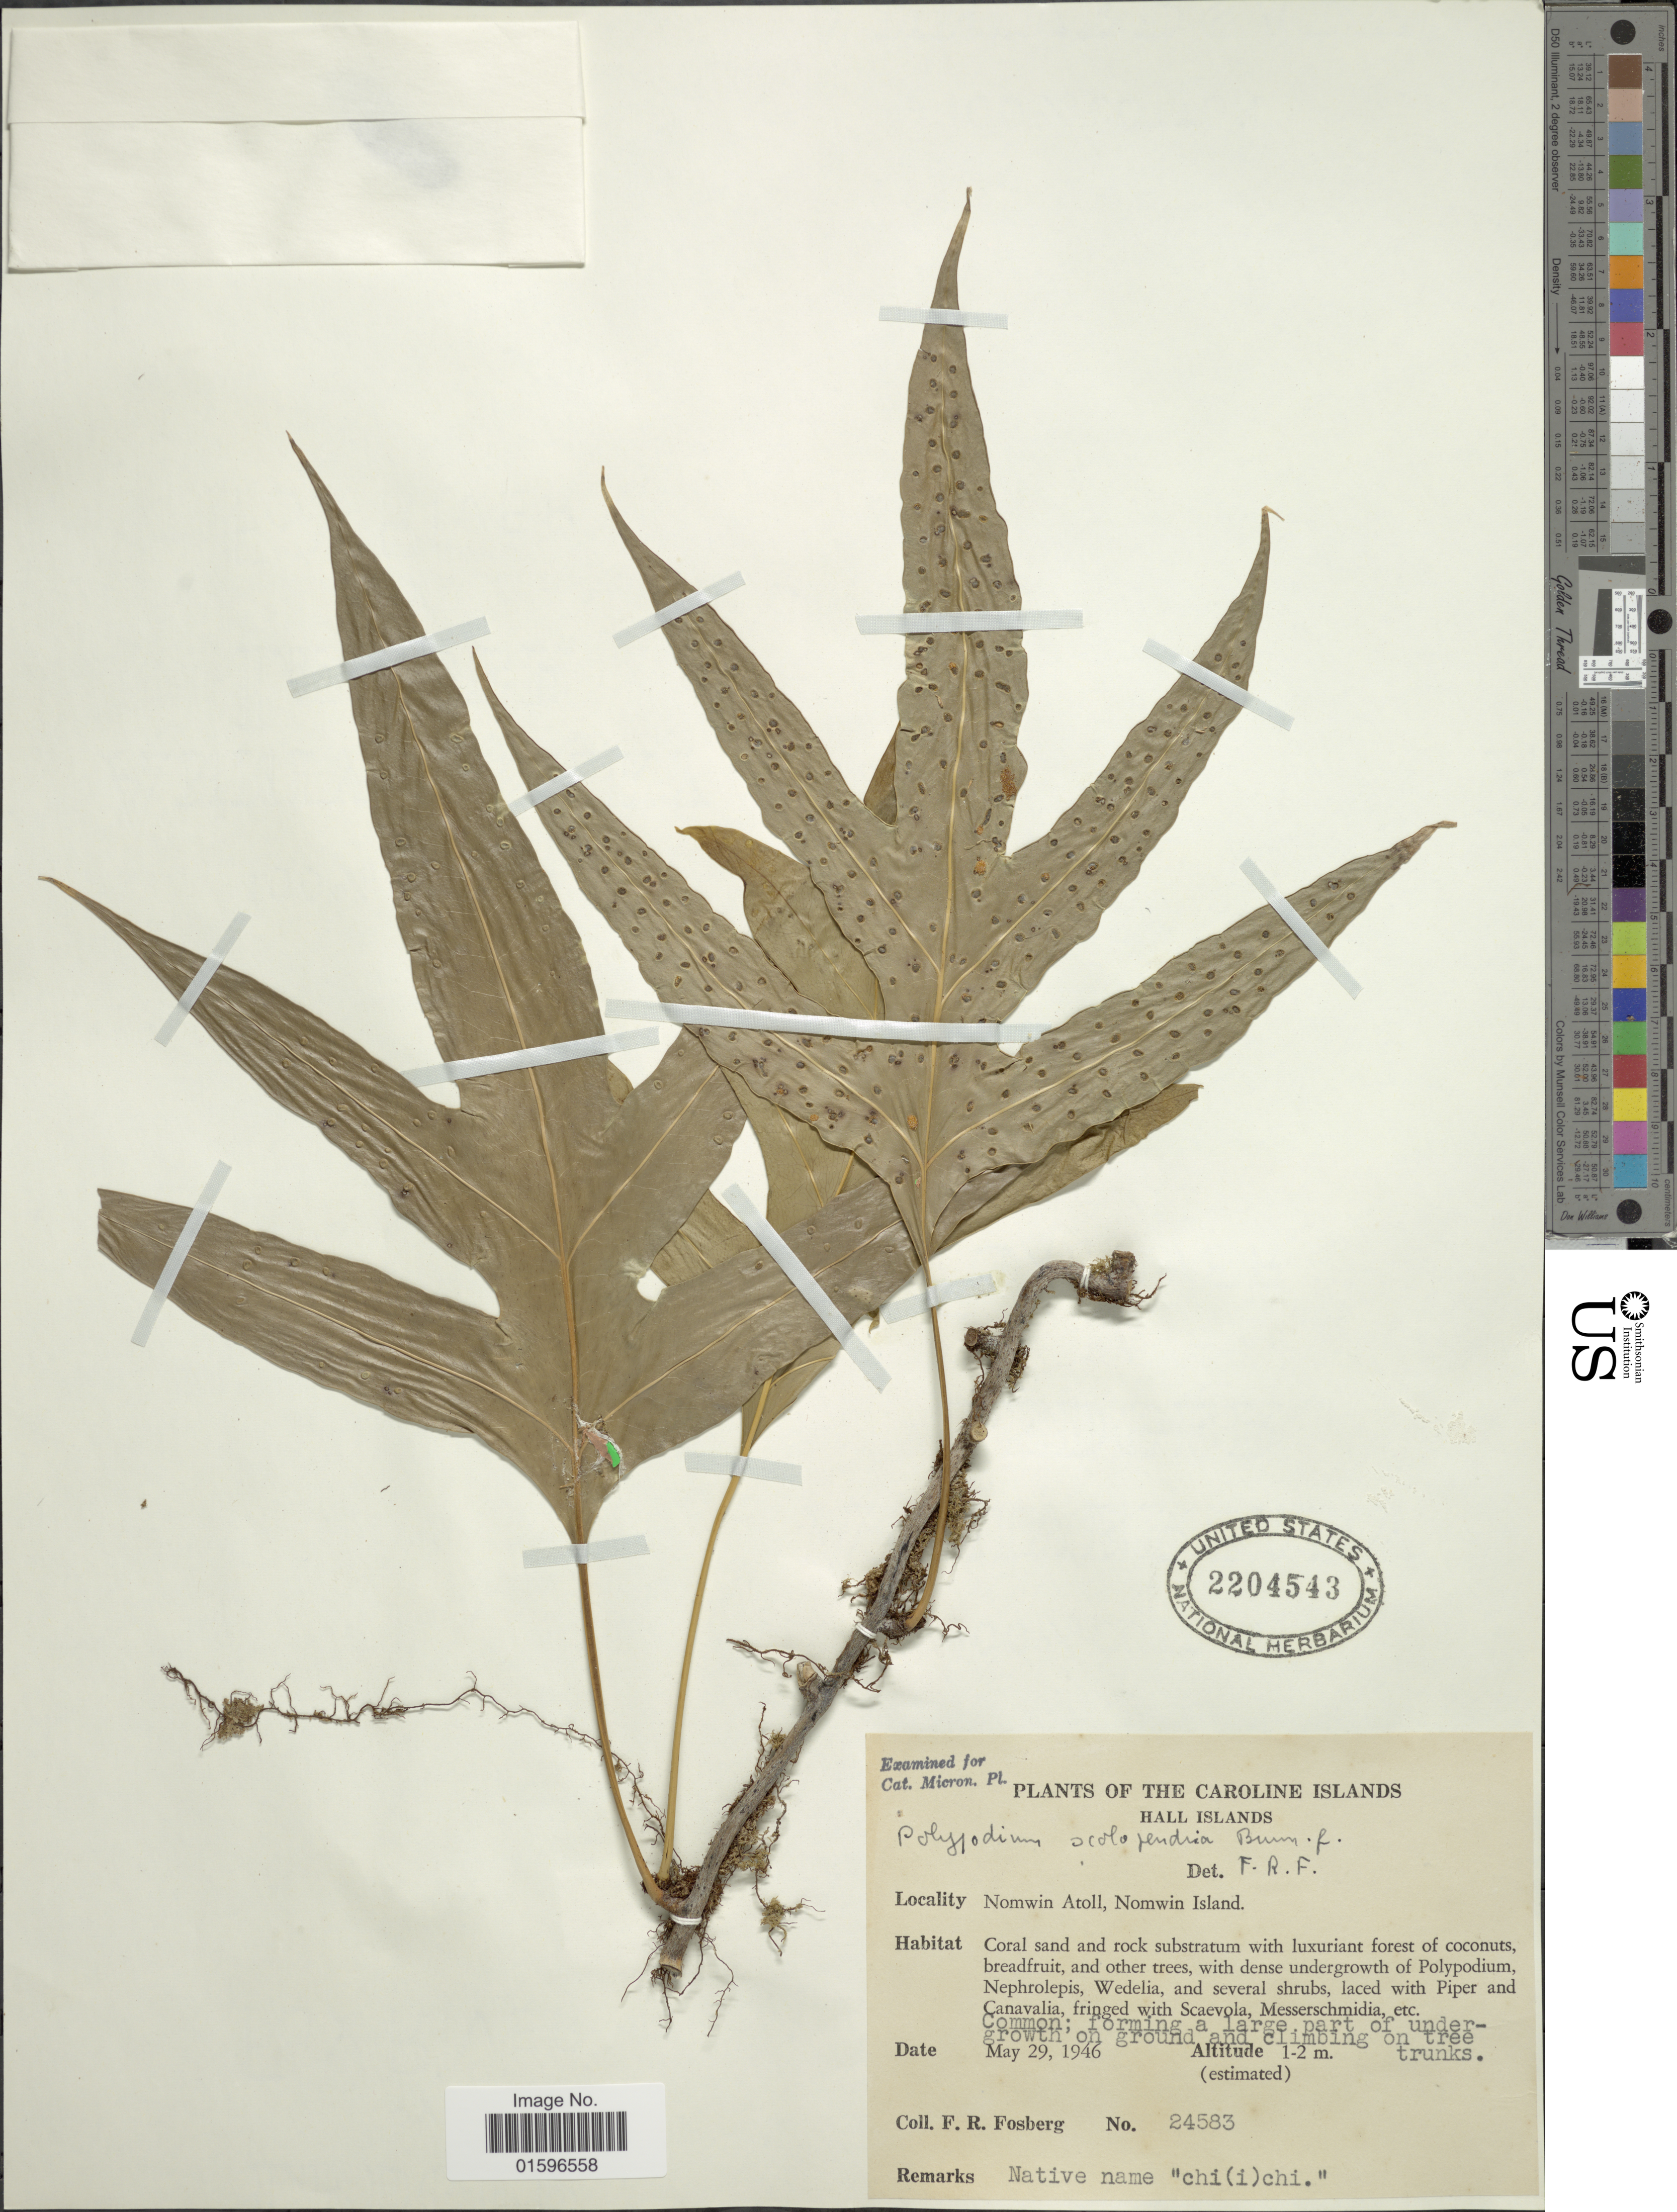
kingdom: Plantae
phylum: Tracheophyta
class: Polypodiopsida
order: Polypodiales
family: Polypodiaceae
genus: Polypodium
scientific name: Polypodium scolopendria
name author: Burm. f.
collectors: F. R. Fosberg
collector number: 24583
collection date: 1946-05-29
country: Micronesia, Federated States of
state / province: Truk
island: Nomwin Atoll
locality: Carolines Islands, Hall Islands, Nomwin Atoll, Nomwin Island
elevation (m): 1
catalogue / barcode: US 2204543